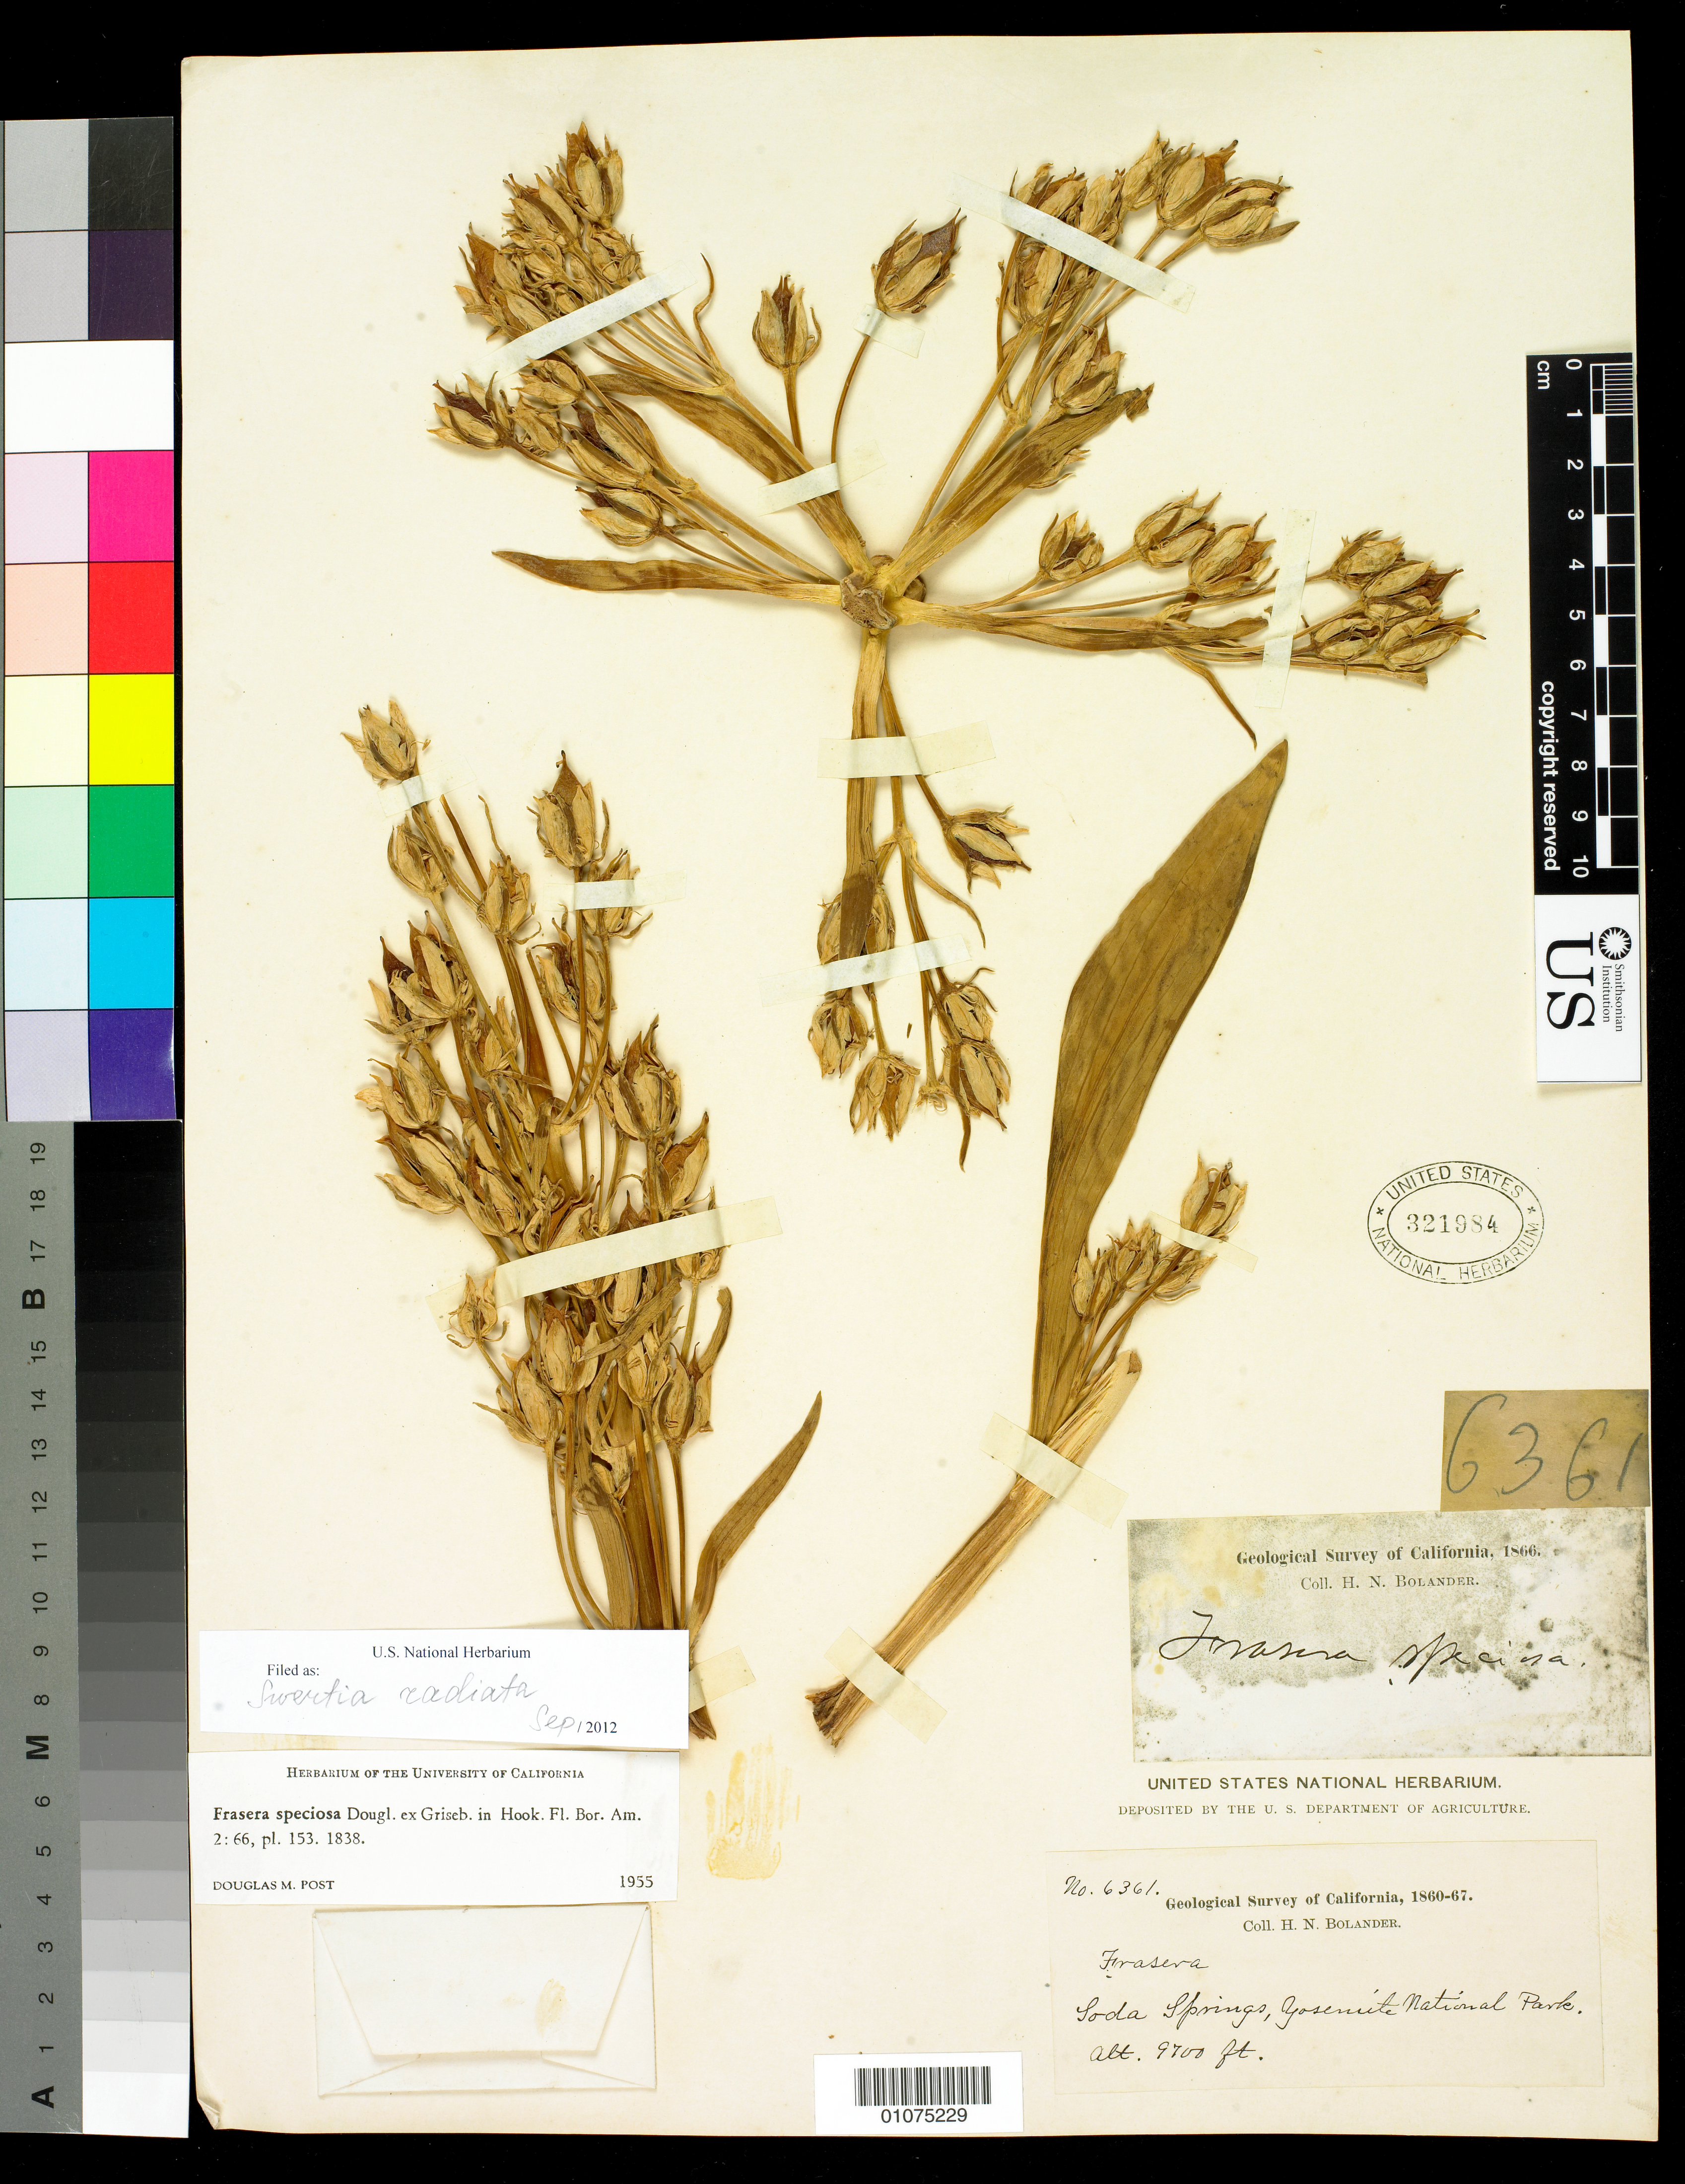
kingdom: Plantae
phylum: Tracheophyta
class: Magnoliopsida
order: Gentianales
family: Gentianaceae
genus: Swertia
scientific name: Swertia radiata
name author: (Kellogg) Kuntze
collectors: H. Bolander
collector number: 6361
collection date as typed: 1860 to -- --- 1867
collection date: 1860/1867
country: United States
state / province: California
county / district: Mariposa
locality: Soda Springs, Yosemite National Park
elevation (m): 2957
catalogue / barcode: US 321984